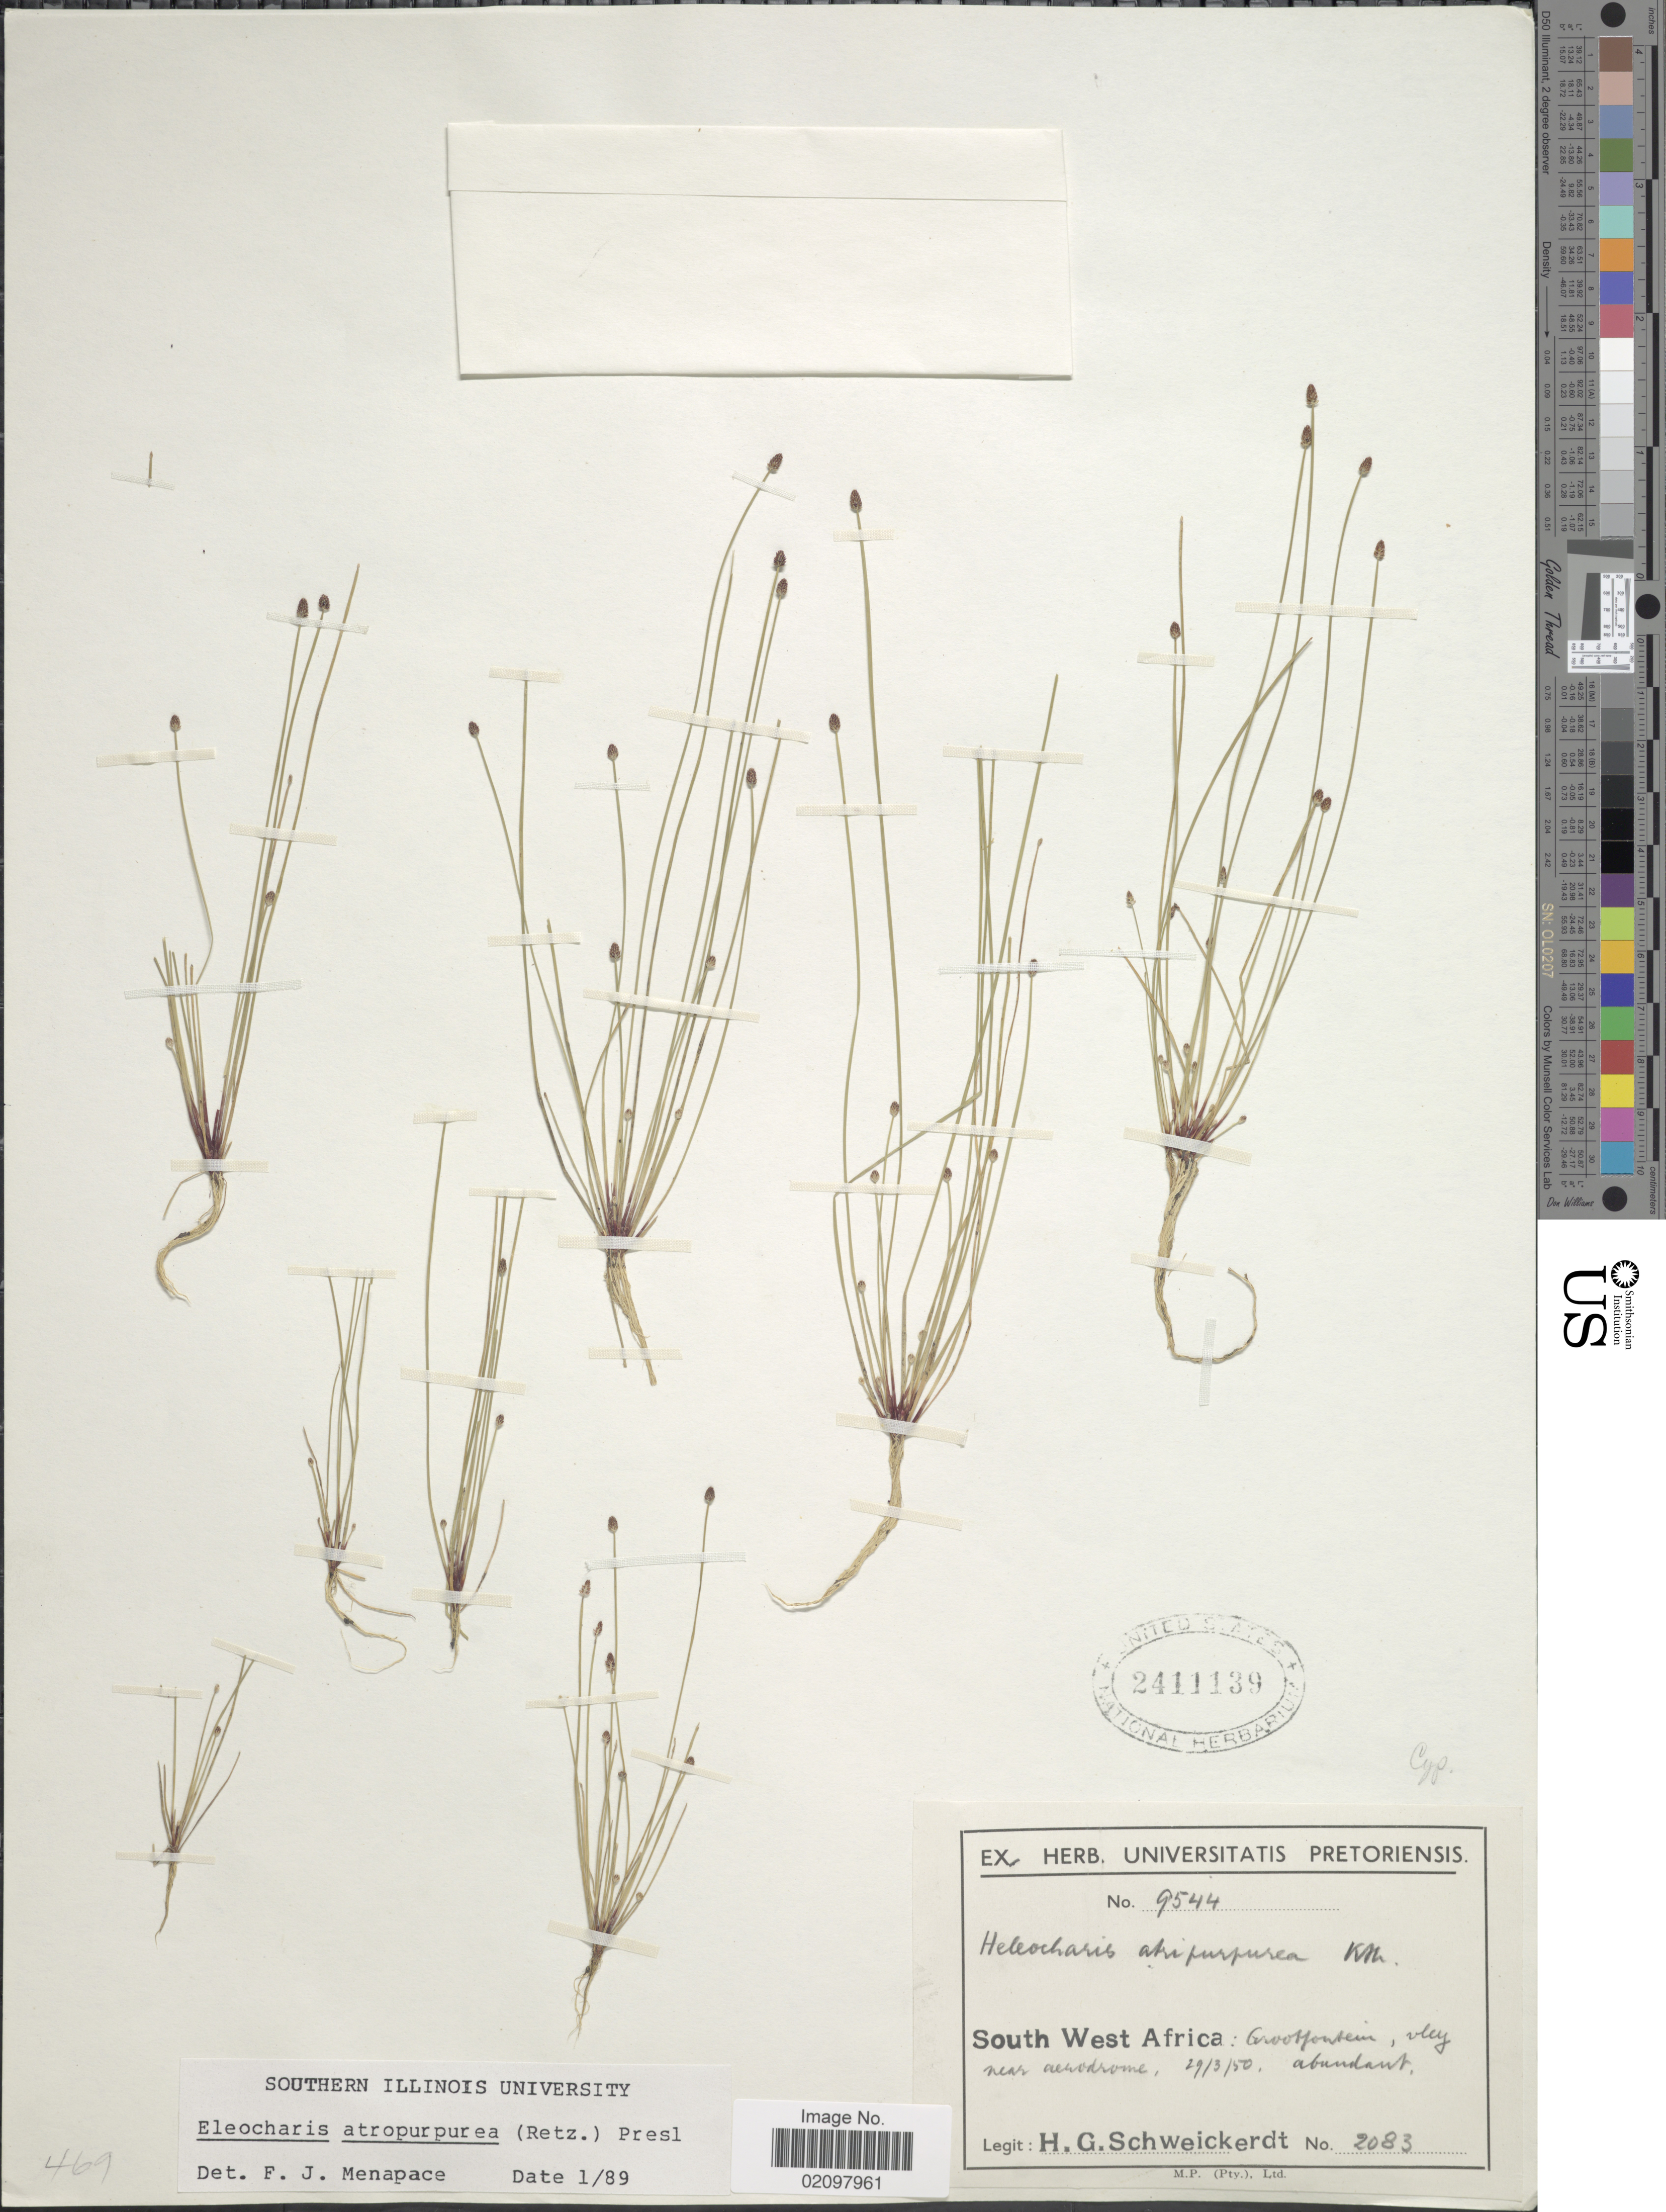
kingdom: Plantae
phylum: Tracheophyta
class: Liliopsida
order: Poales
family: Cyperaceae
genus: Eleocharis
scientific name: Eleocharis atropurpurea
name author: (Retz.) J. Presl & C. Presl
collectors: H. Schweickerdt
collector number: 2083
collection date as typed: Transcribed d/m/y: 29/3/50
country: Namibia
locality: South West Africa: Grootfontein, very near aerodrome, abundant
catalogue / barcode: US 2411139